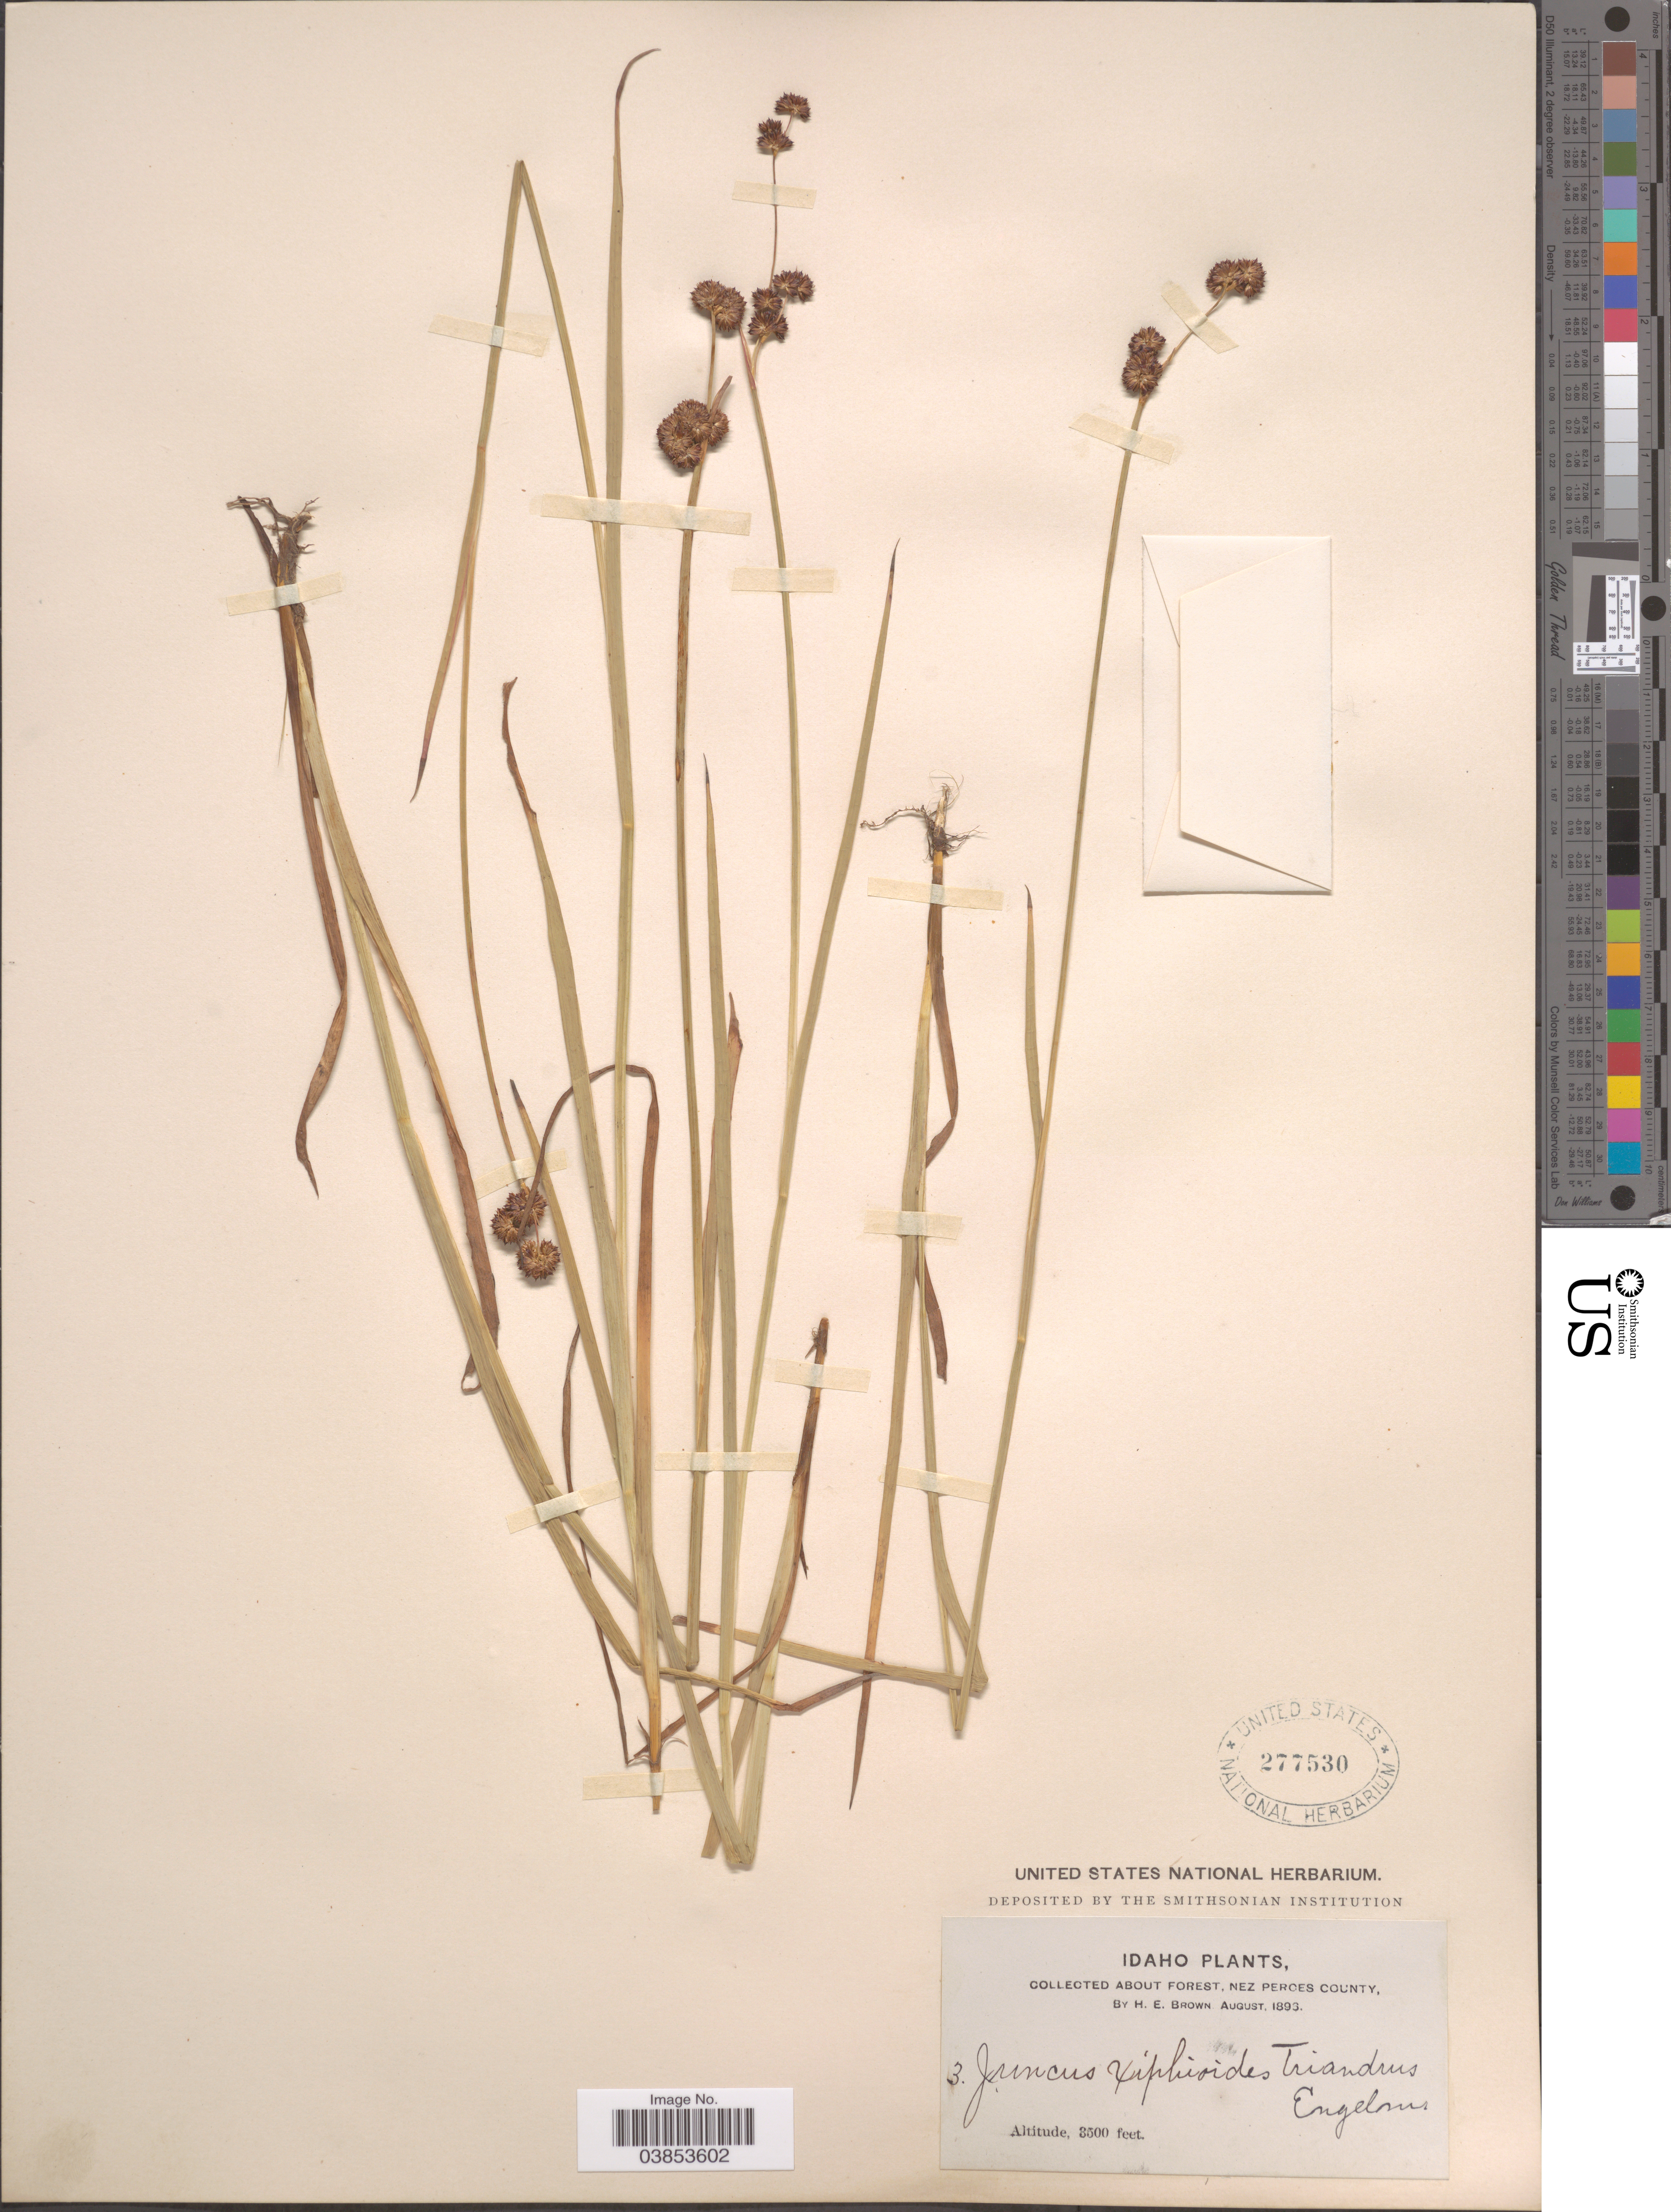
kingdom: Plantae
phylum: Tracheophyta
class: Liliopsida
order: Poales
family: Juncaceae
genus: Juncus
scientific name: Juncus ensifolius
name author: Wikstr.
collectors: H. E. Brown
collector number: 3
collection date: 1893-08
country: United States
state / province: Idaho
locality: About forest, Nez Perces County.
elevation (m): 1067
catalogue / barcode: US 277530